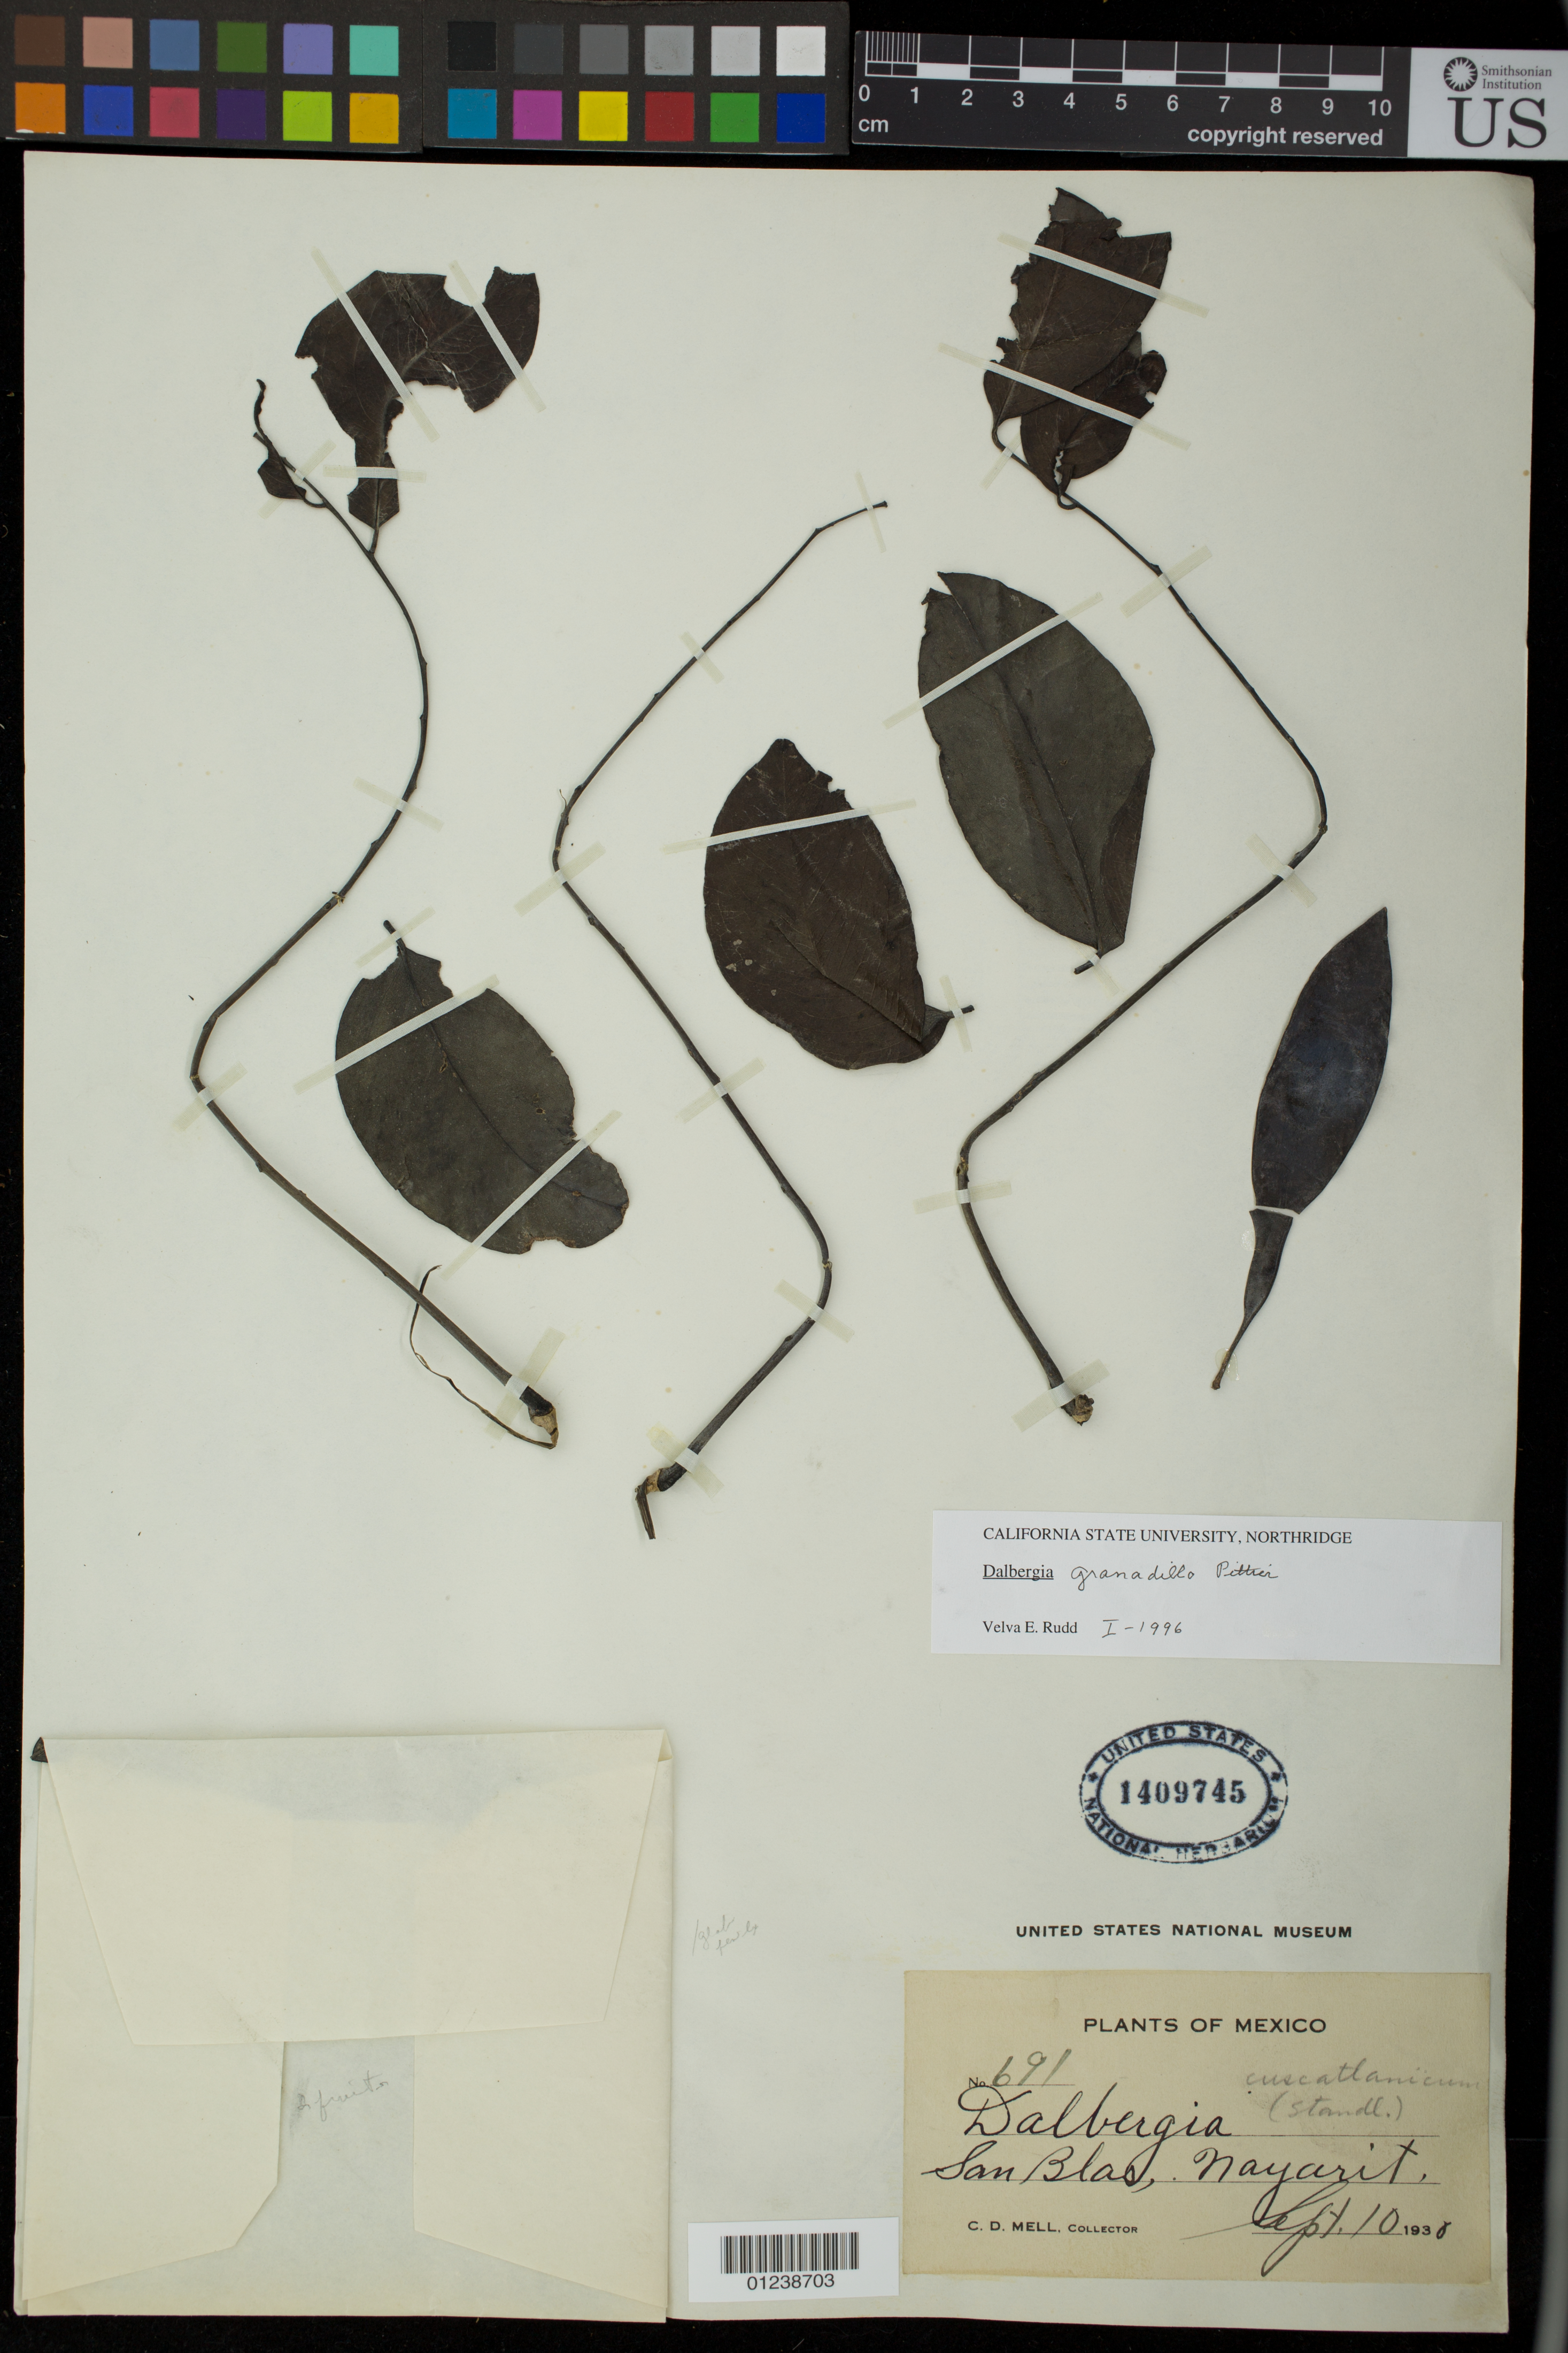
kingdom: Plantae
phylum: Tracheophyta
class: Magnoliopsida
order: Fabales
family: Fabaceae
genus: Dalbergia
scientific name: Dalbergia granadillo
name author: Pittier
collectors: P. H. Mell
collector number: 691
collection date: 1938-09-10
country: Mexico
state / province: Nayarit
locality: San Blas, Nayarit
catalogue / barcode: US 1409745